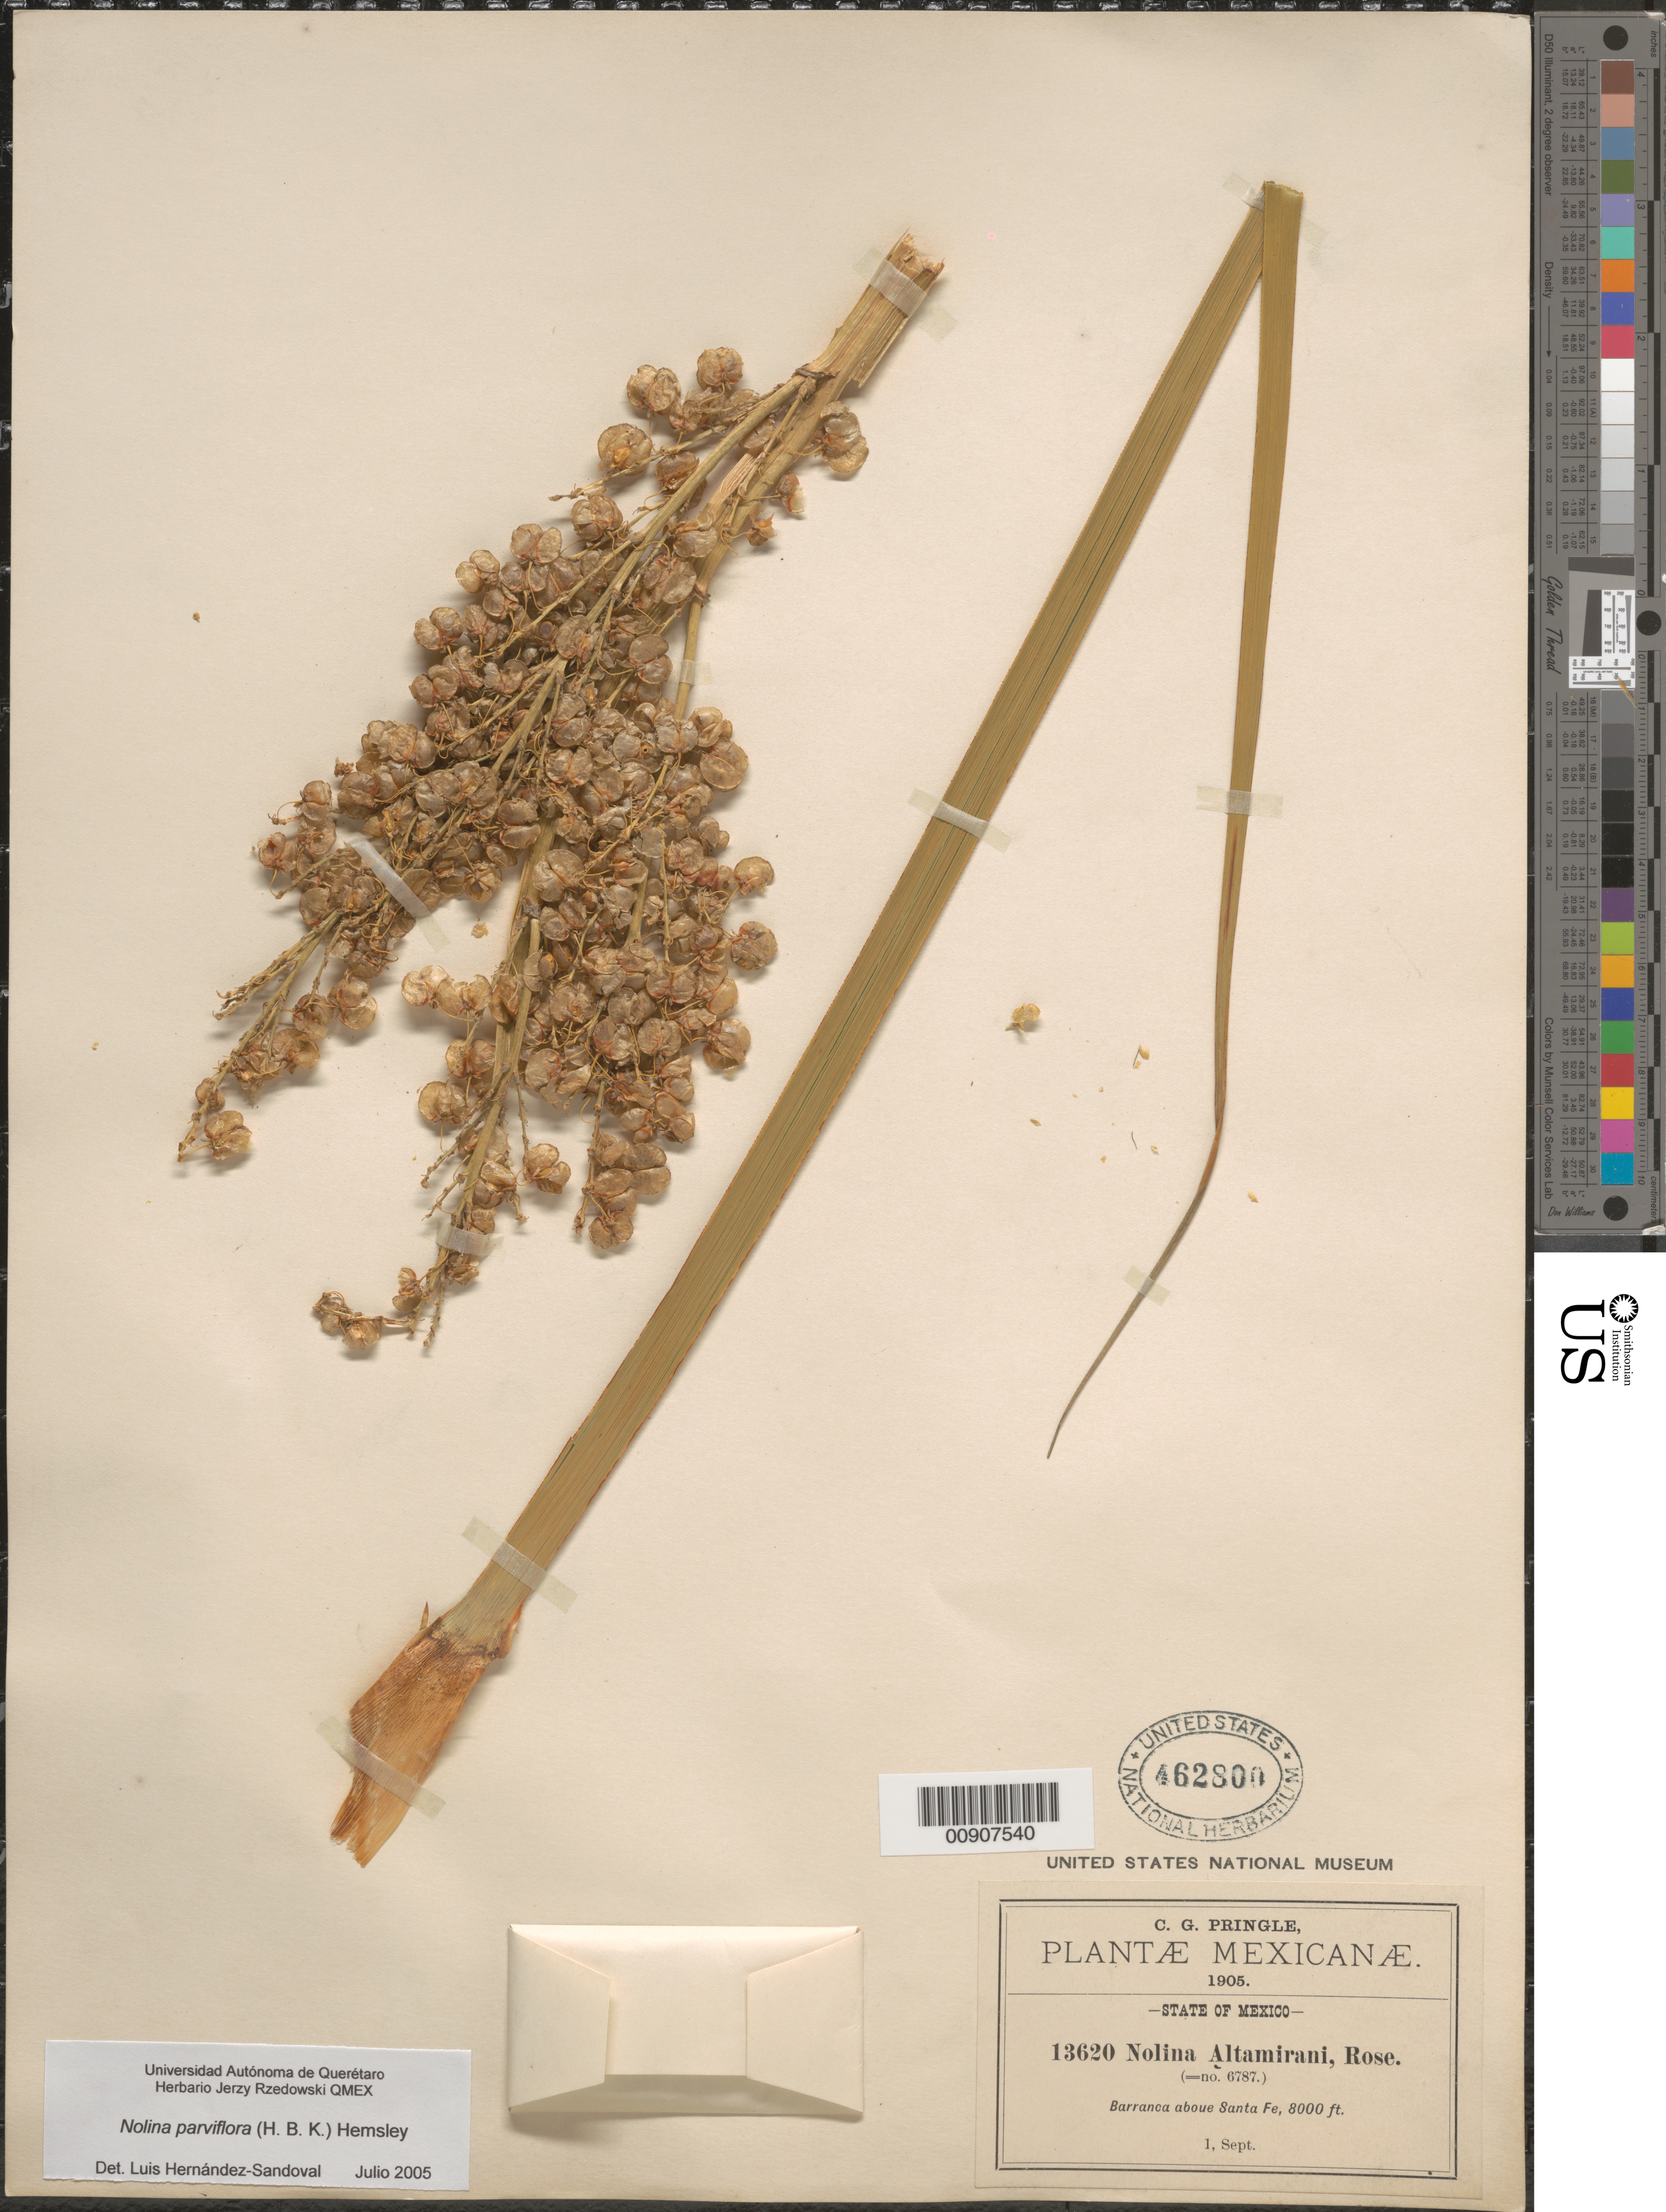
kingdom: Plantae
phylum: Tracheophyta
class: Liliopsida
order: Asparagales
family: Asparagaceae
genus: Nolina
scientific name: Nolina parviflora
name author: (Kunth) Hemsl.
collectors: C. G. Pringle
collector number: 13620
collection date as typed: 01 Sep 1905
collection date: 1905-09-01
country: Mexico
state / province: México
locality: Barranca above Santa Fé, State of México.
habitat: Barranca.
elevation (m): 2438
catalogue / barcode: US 462800